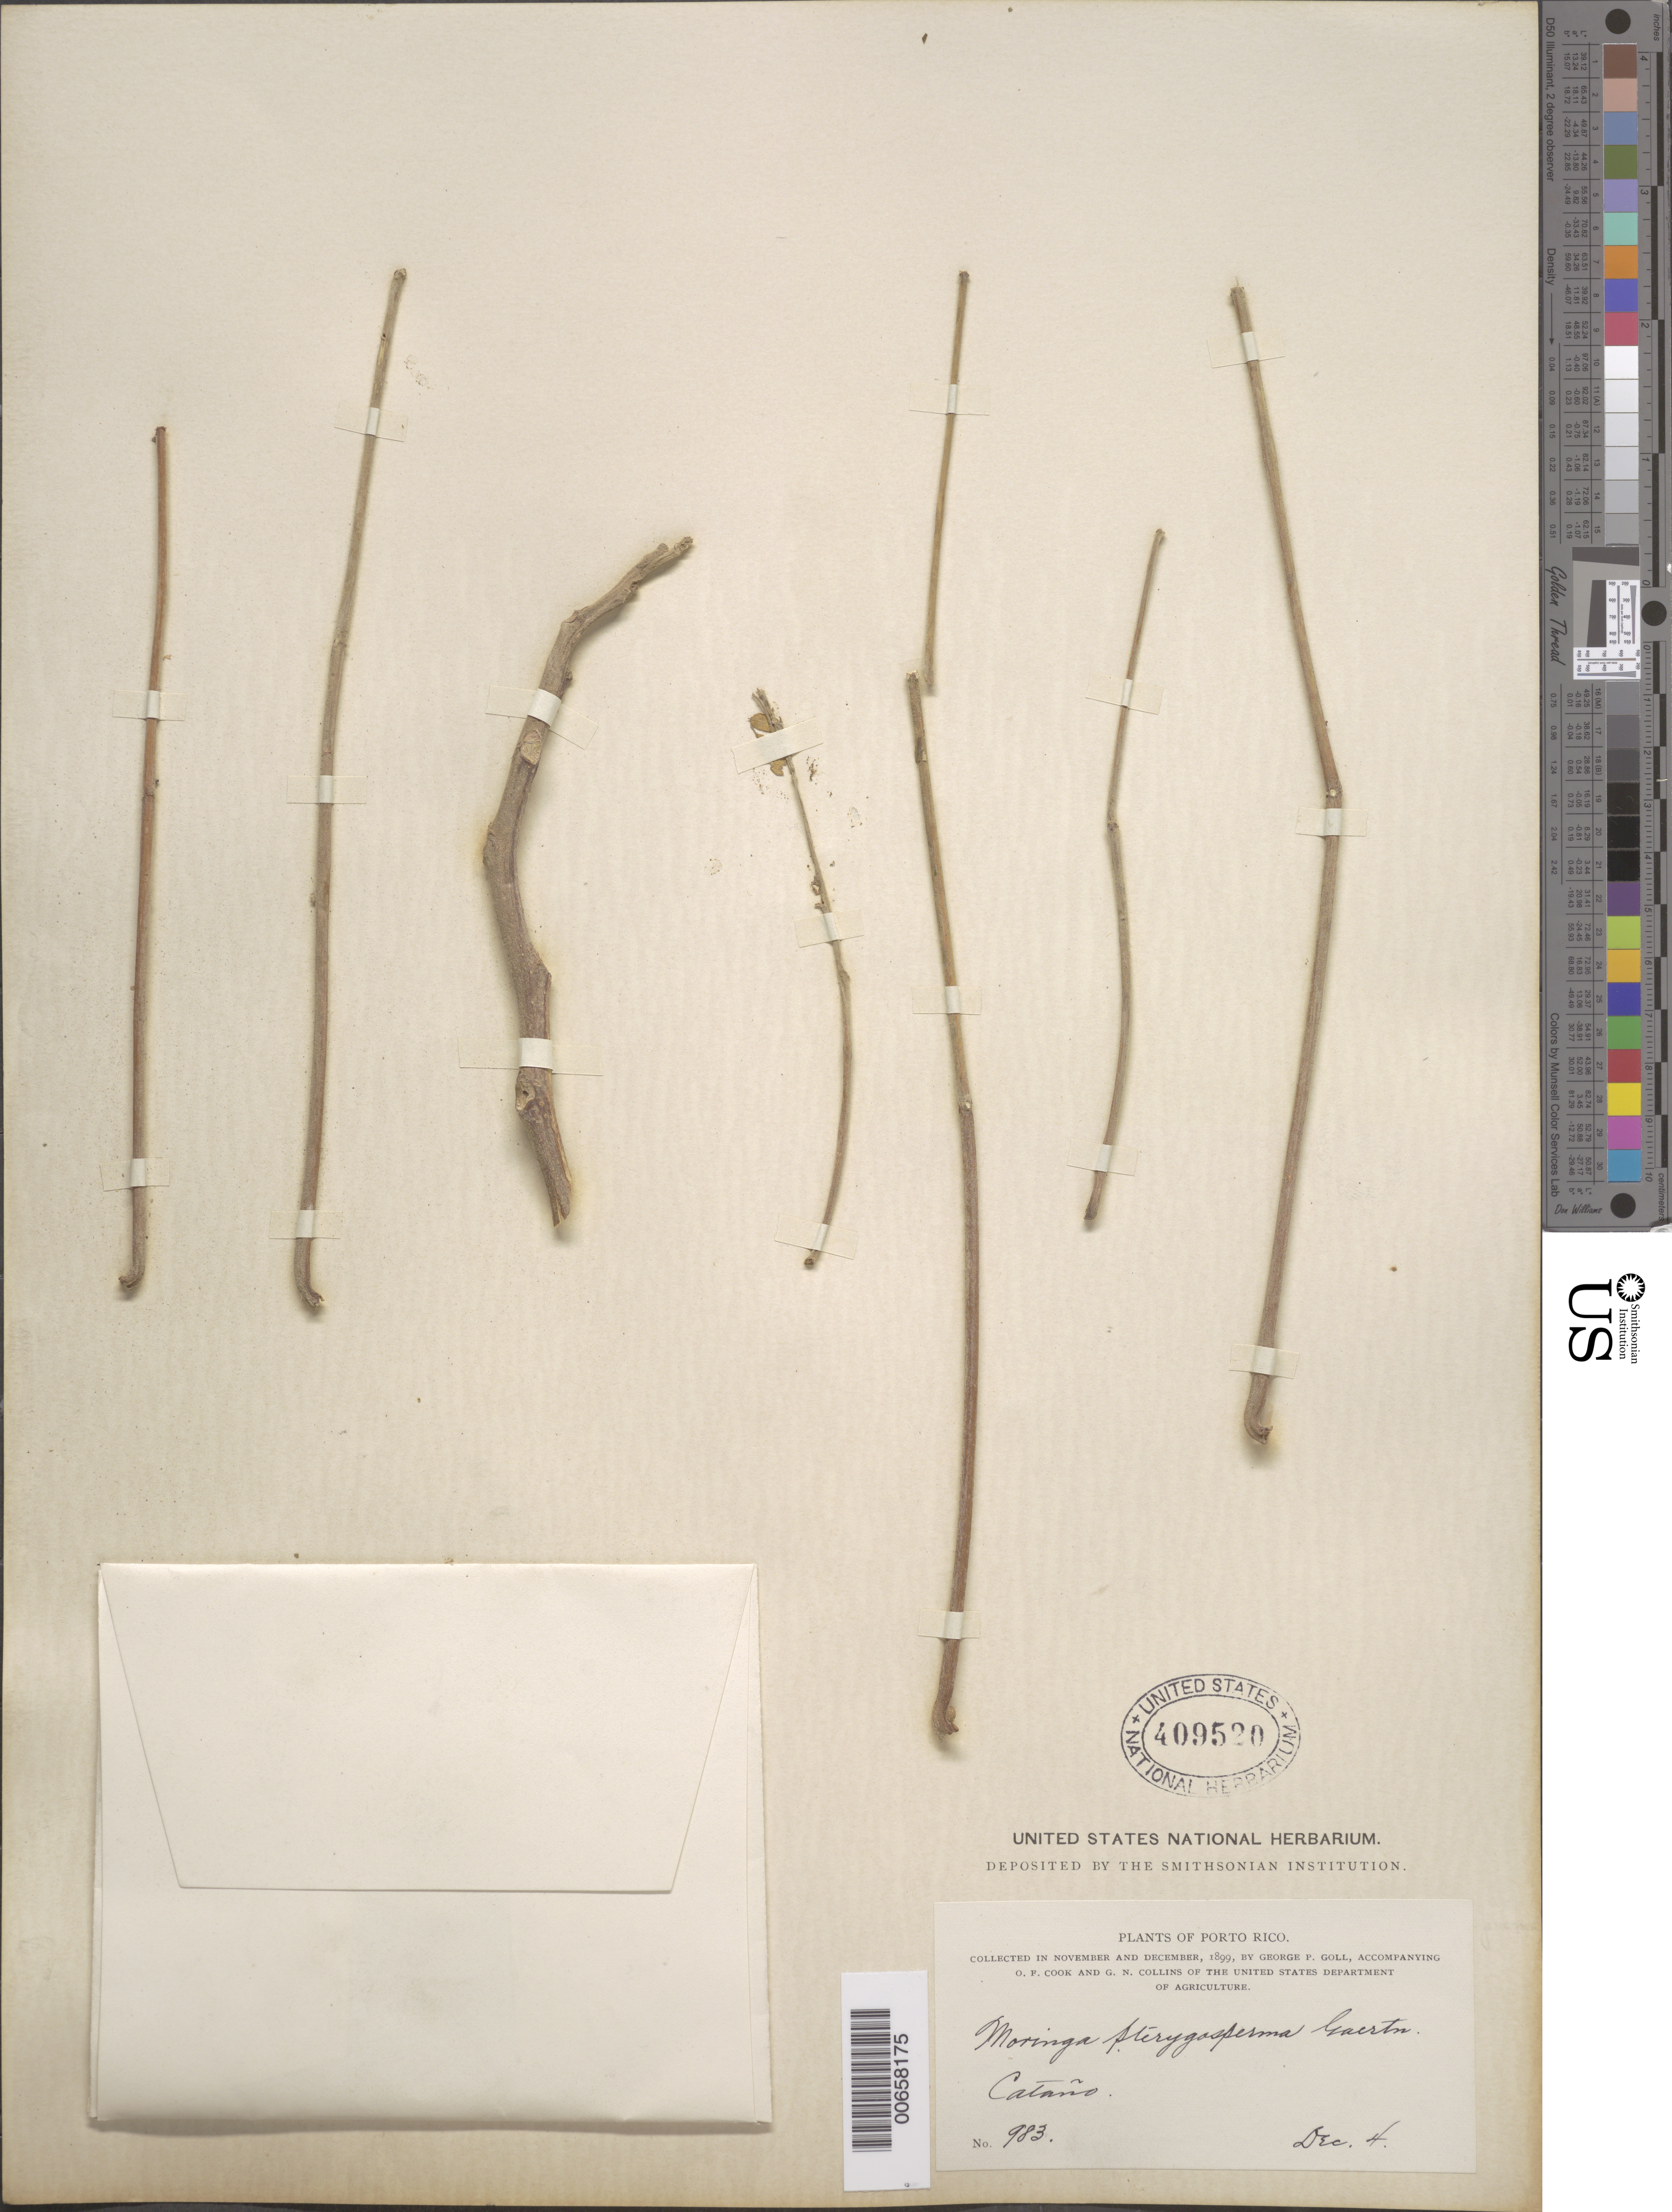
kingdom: Plantae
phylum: Tracheophyta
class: Magnoliopsida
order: Brassicales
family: Moringaceae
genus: Moringa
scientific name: Moringa pterygosperma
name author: Gaertn.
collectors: G. Goll, O. F. Cook & G. Collins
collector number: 983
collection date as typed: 04 Dec 1899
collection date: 1899-12-04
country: Puerto Rico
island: Greater Antilles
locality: Catano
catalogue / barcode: US 409520